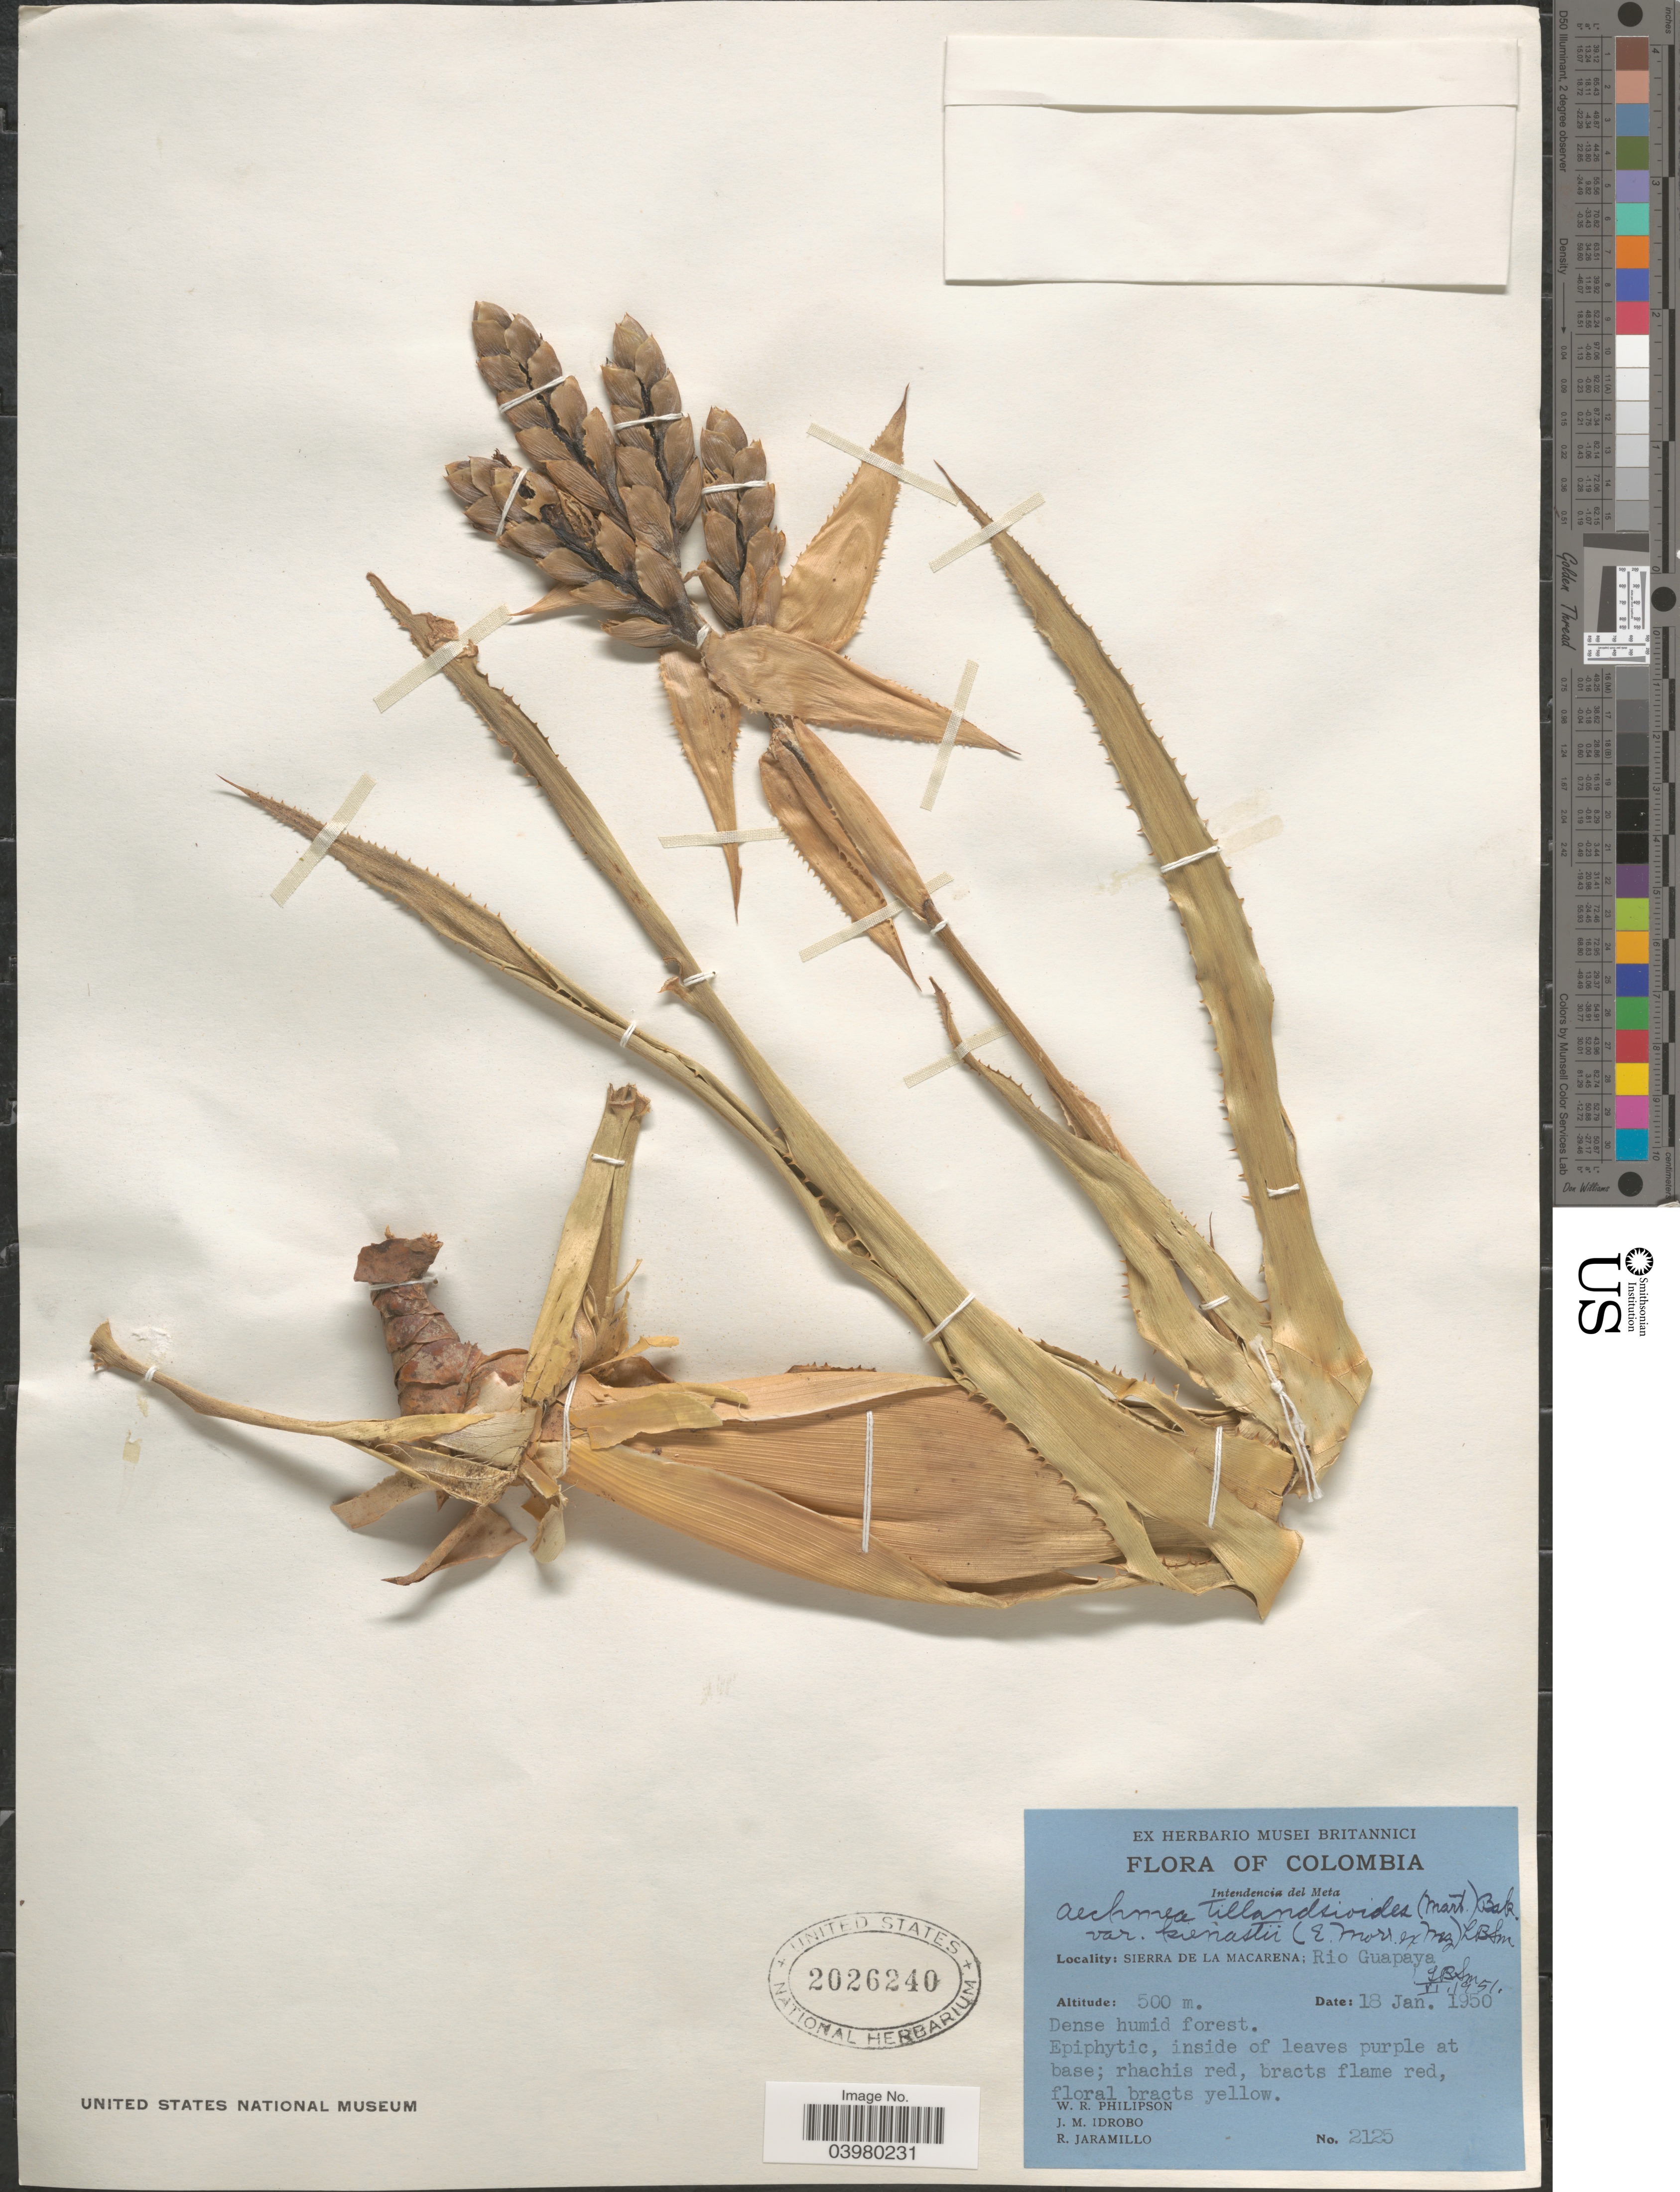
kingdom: Plantae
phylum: Tracheophyta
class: Liliopsida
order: Poales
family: Bromeliaceae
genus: Aechmea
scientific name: Aechmea tillandsioides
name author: (Mart. ex Schult. & Schult. f.) Baker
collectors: W. R. Philipson, J. M. Idrobo & R. Jaramillo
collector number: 2125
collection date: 1950-01-18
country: Colombia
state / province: Meta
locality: Intendencia del Meta. Sierra de la Macarena; Rio Guapaya.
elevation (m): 500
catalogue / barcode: US 2026240